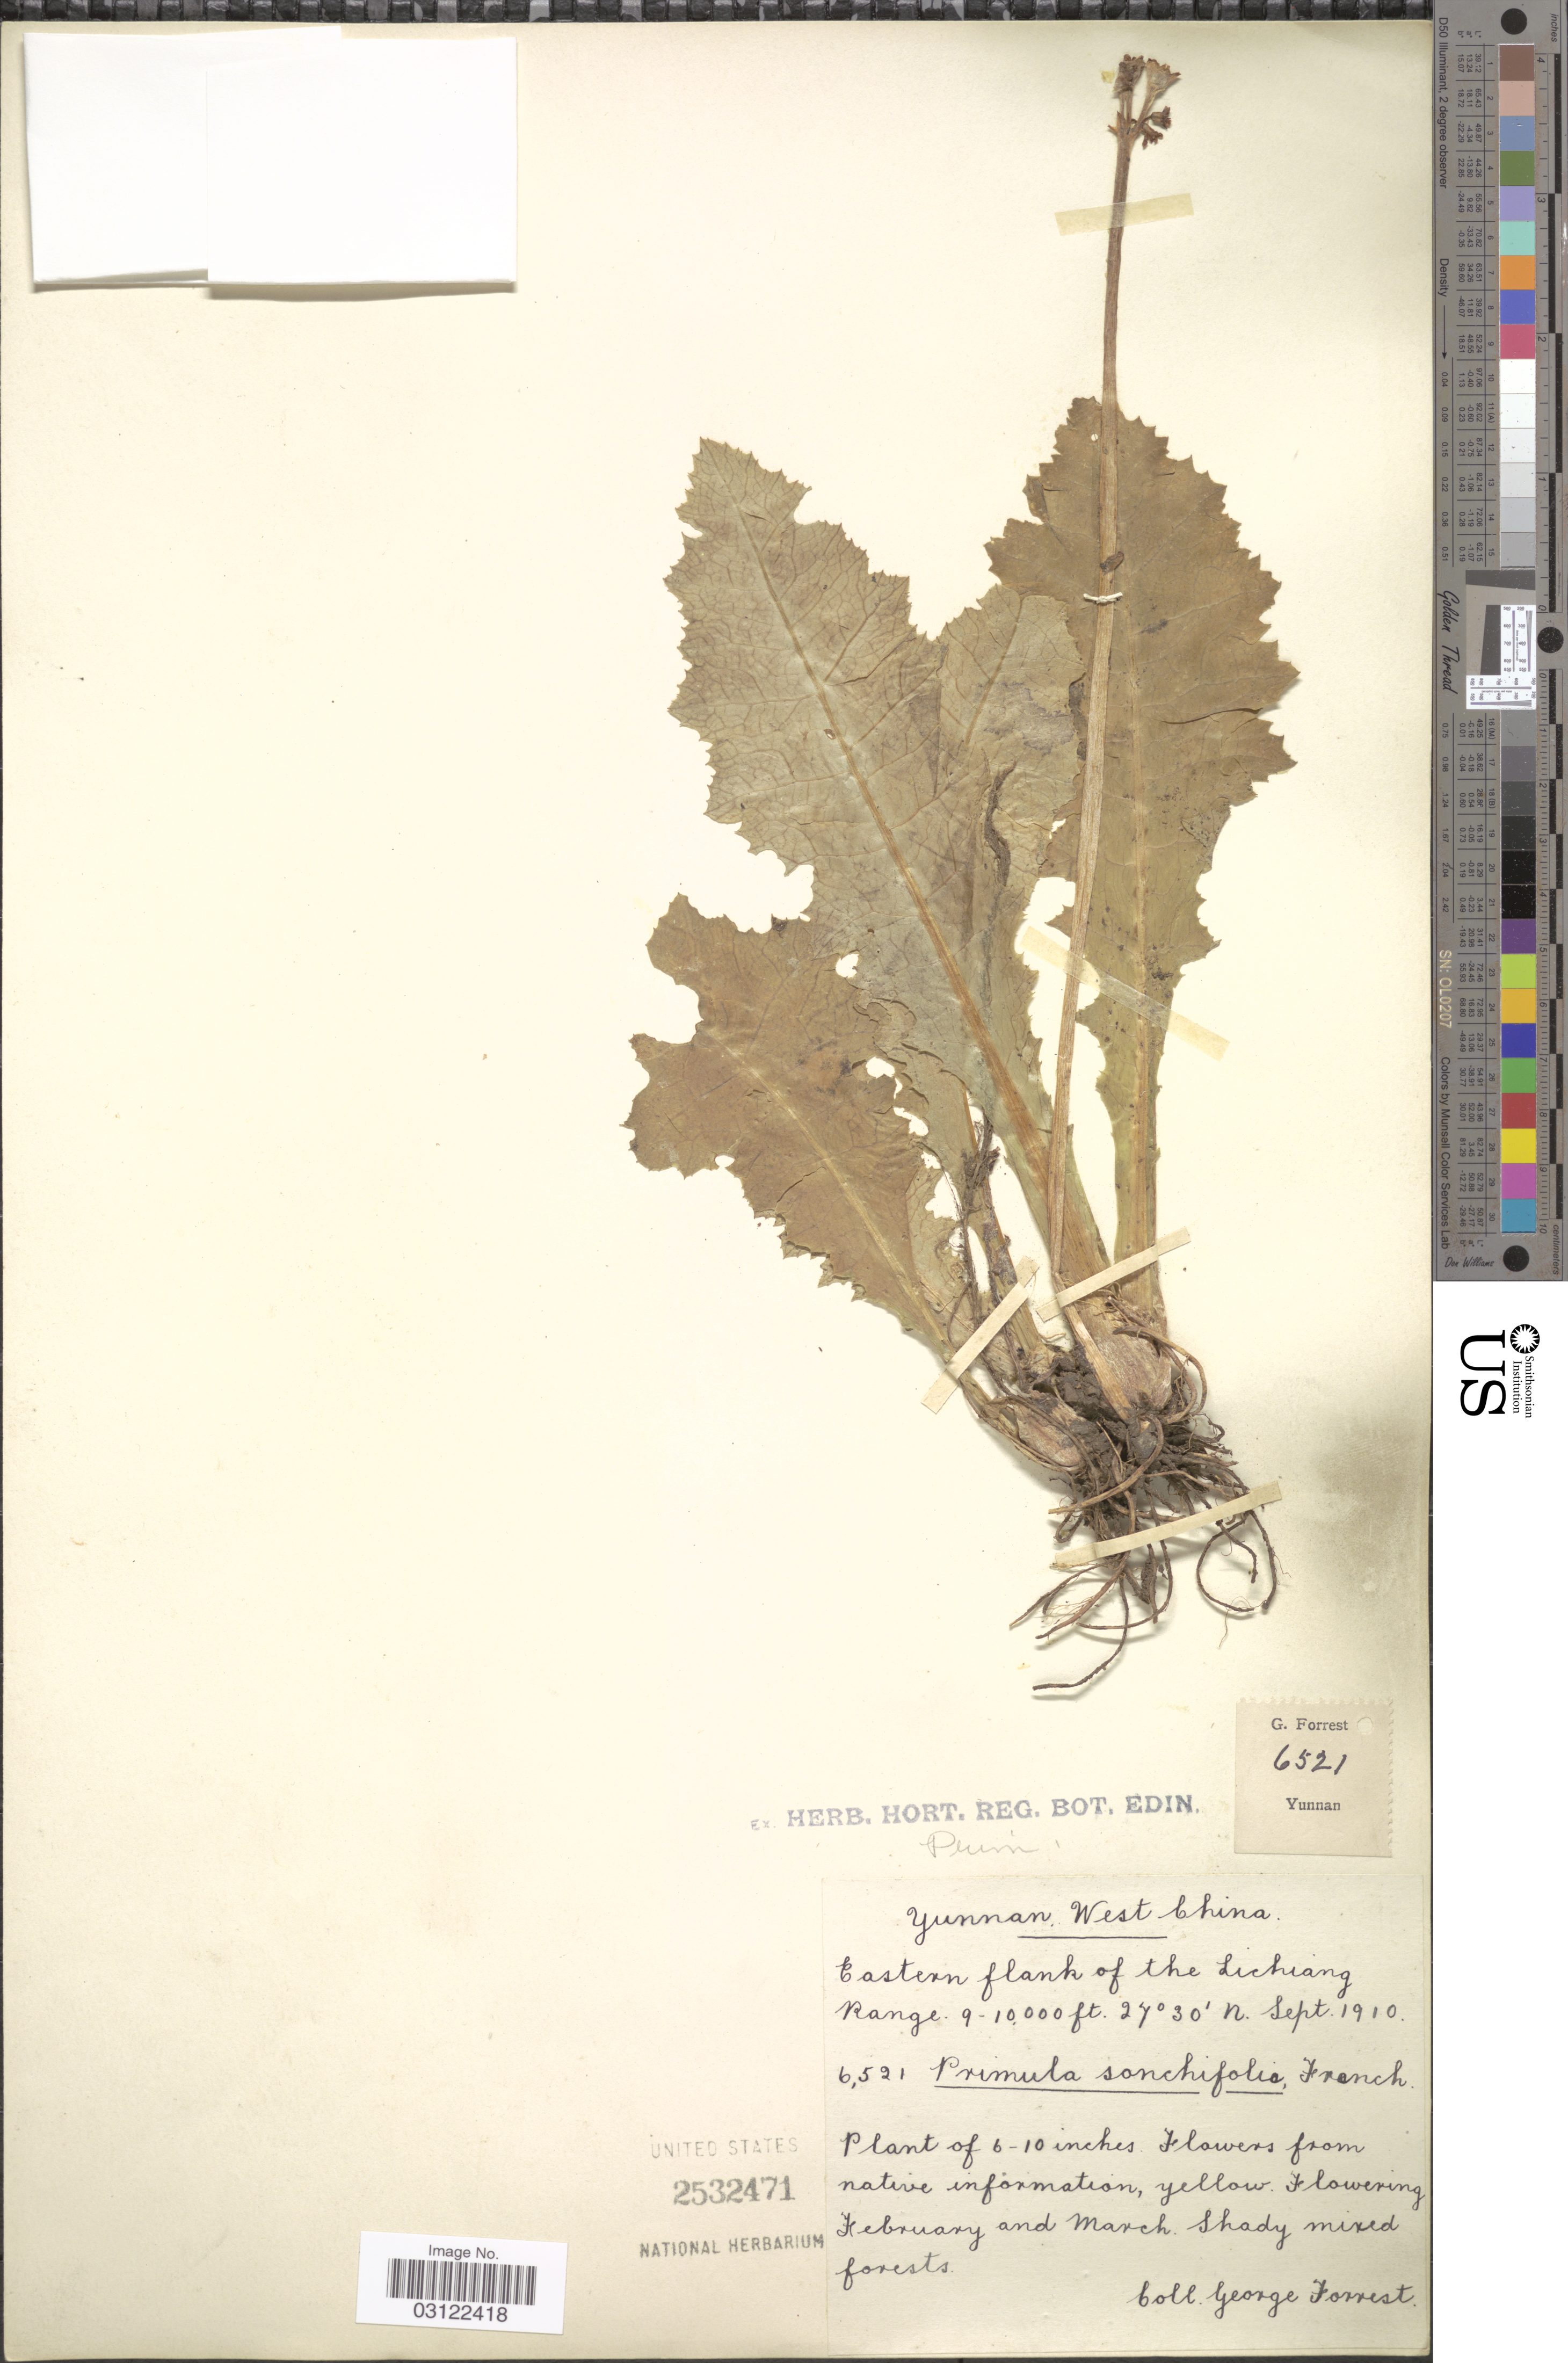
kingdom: Plantae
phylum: Tracheophyta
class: Magnoliopsida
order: Ericales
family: Primulaceae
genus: Primula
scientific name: Primula sonchifolia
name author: Franch.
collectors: G. Forrest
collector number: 6521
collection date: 1910-09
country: China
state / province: Yunnan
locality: West China. Eastern flank of the Lichiang Range.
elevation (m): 2743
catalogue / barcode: US 2532471